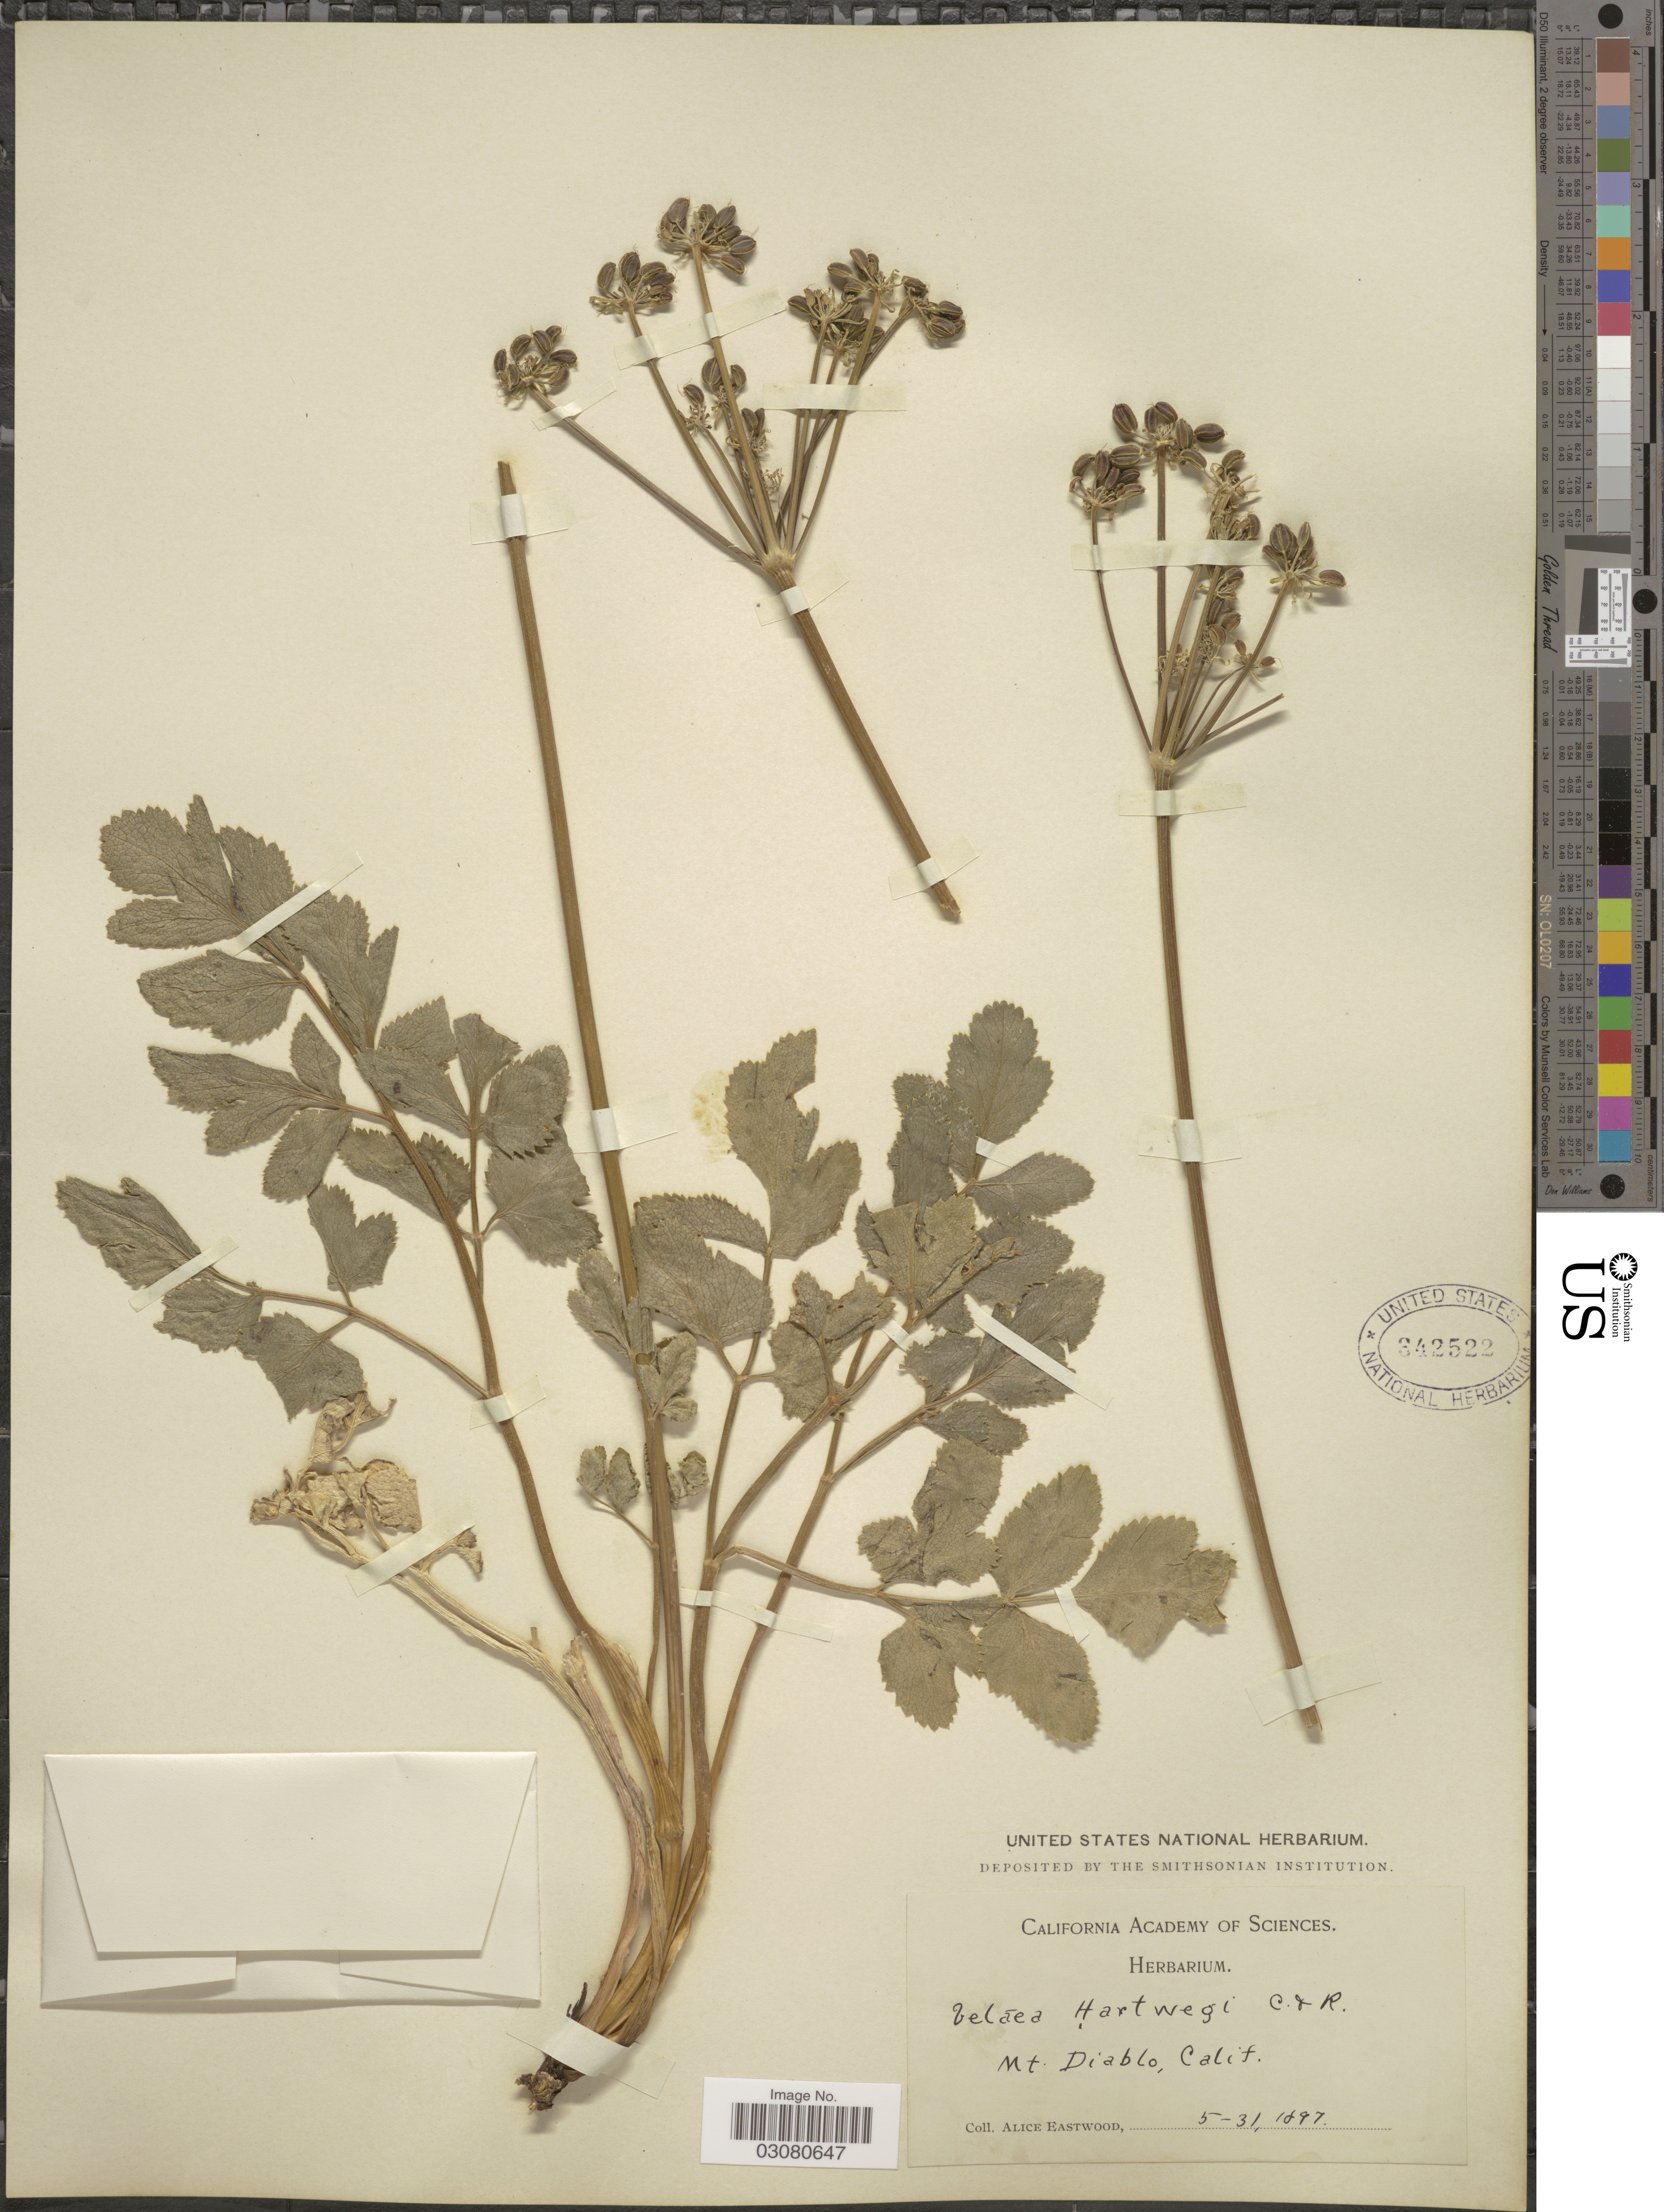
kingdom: Plantae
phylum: Tracheophyta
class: Magnoliopsida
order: Apiales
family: Apiaceae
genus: Drudeophytum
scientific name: Drudeophytum hartwegii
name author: (A. Gray) J.M. Coult. & Rose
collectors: A. Eastwood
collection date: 1897-05-31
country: United States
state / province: California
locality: Mt. Diablo, Calif.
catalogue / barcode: US 342522